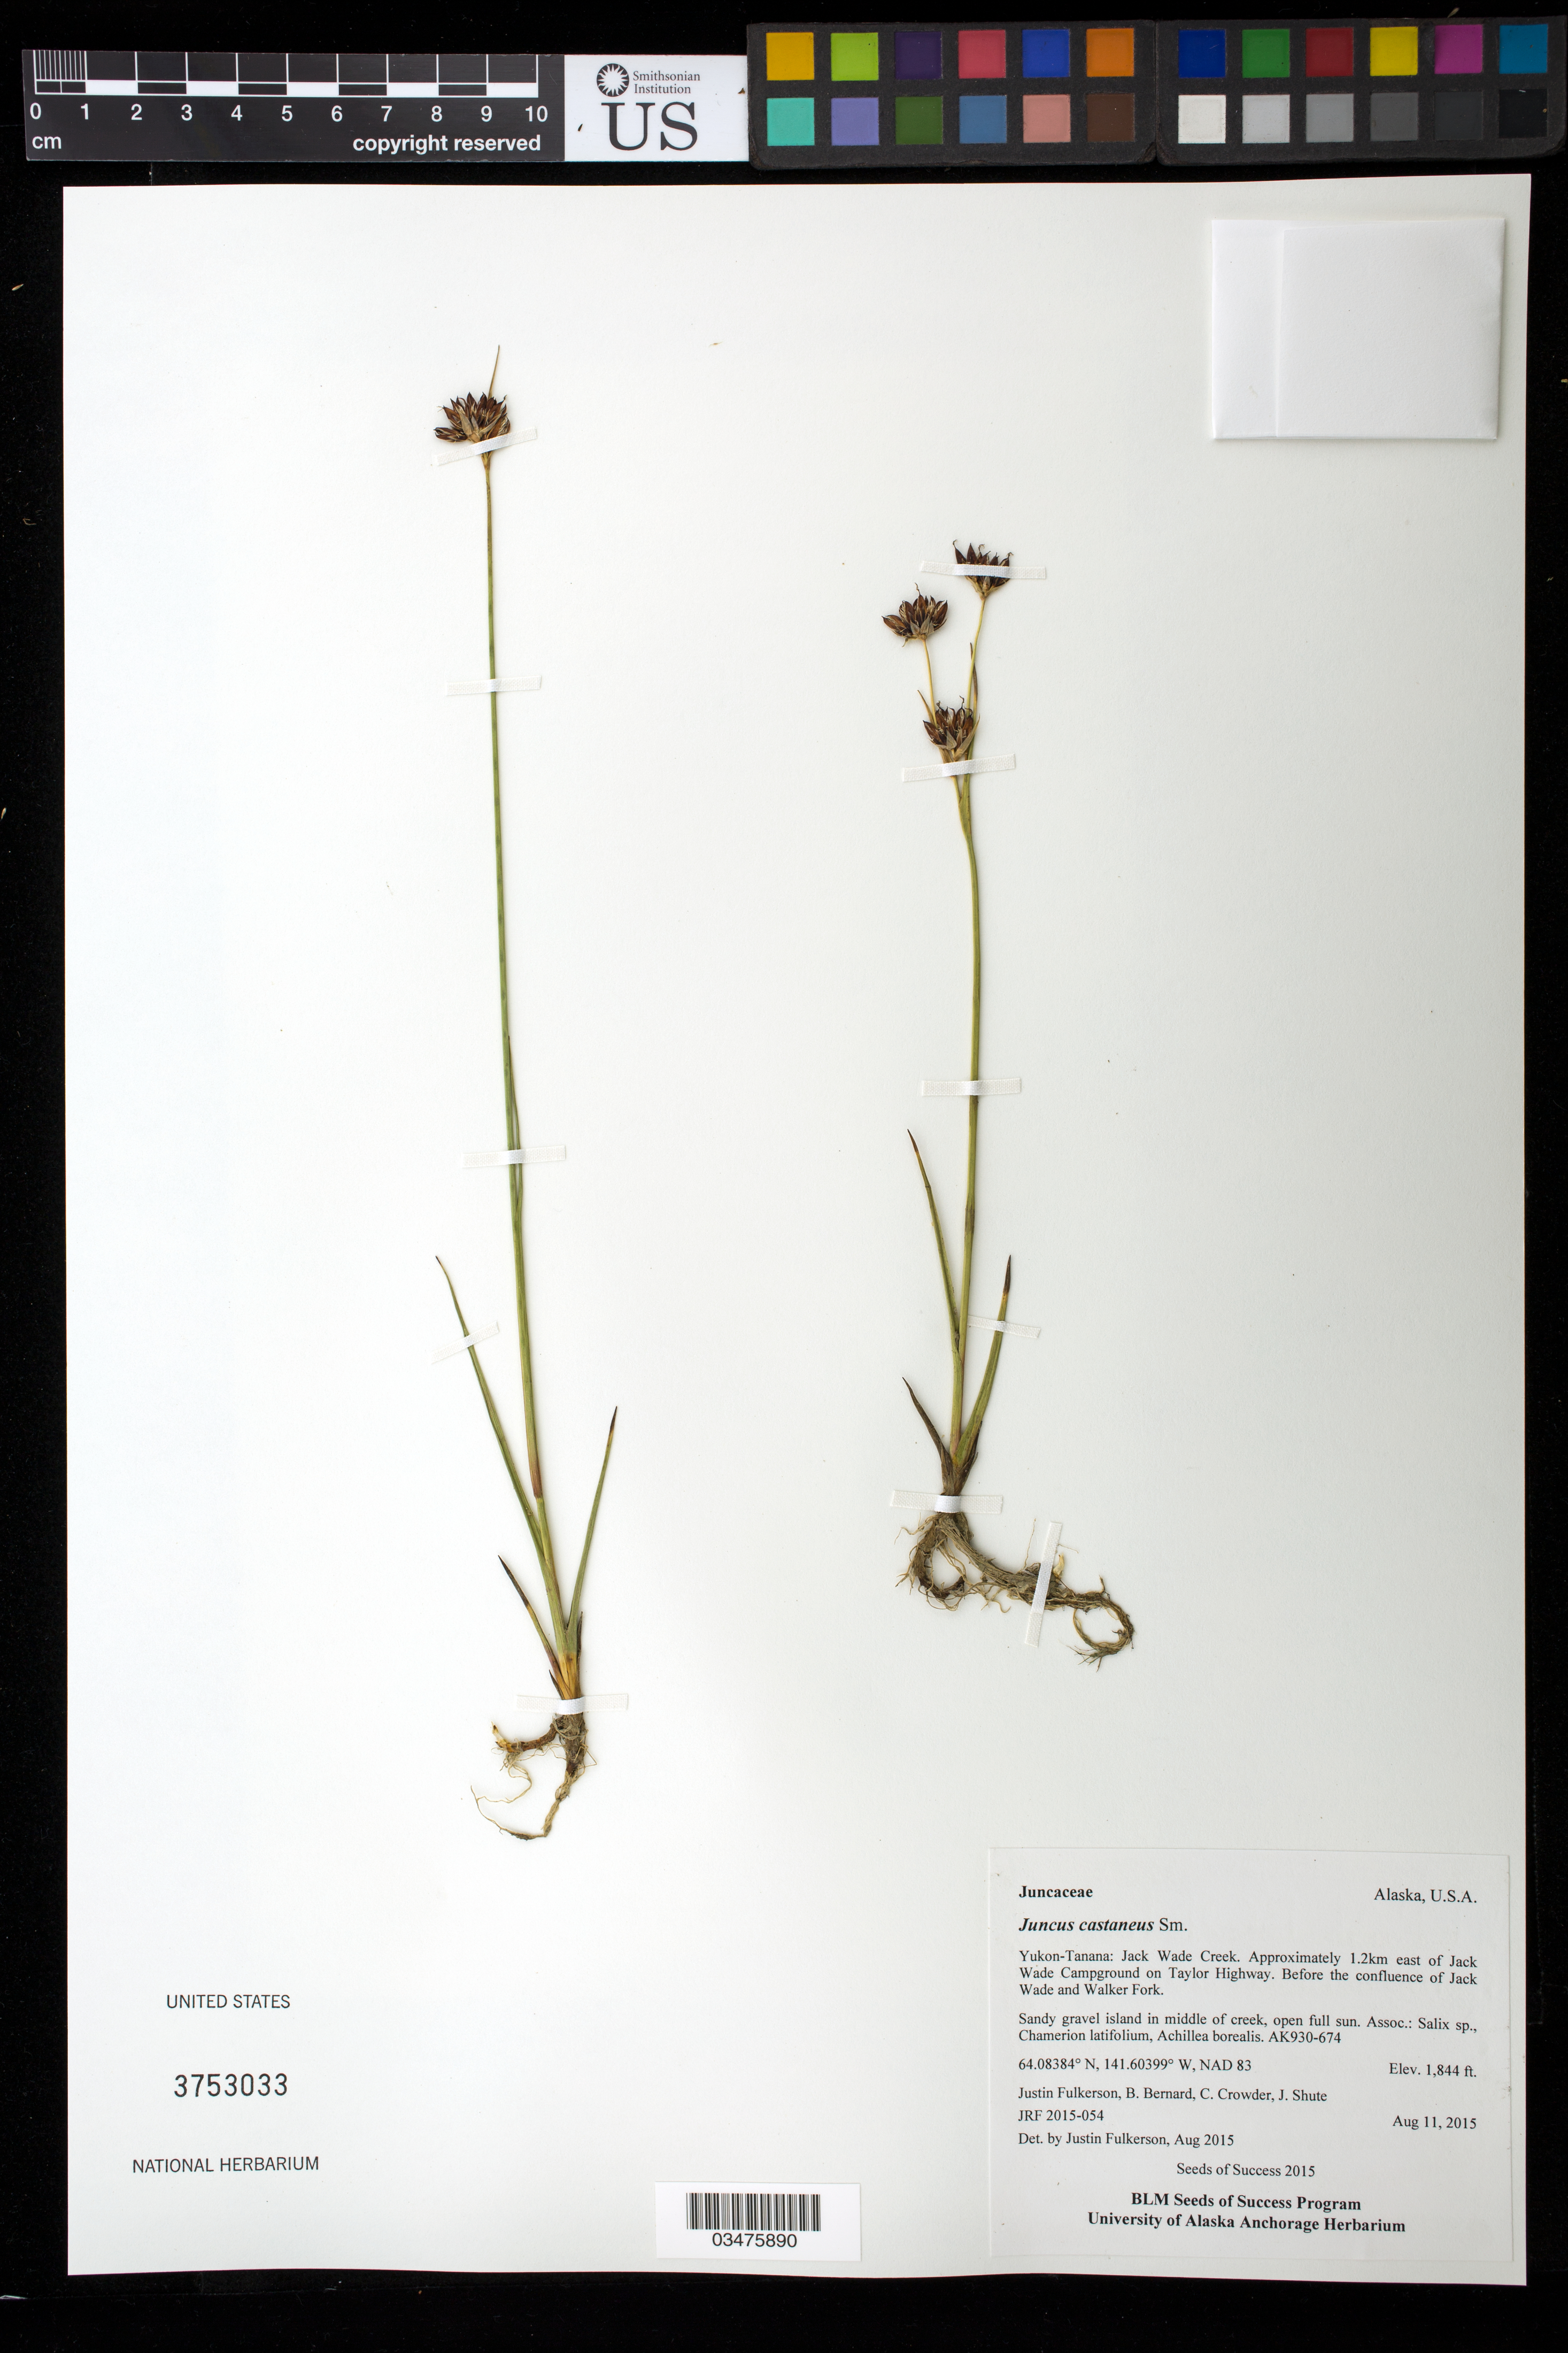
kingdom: Plantae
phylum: Tracheophyta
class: Liliopsida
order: Poales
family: Juncaceae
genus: Juncus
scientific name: Juncus castaneus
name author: Sm.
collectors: J. Fulkerson, C. Crowder, J. Shute & B. Bernard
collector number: AK930-674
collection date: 2015-08-11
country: United States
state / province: Alaska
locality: Yukon-Tanana Uplands, Jack Wade Creek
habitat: Sandy gravel island in middle of creek; open, full sun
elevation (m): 562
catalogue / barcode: US 3753033